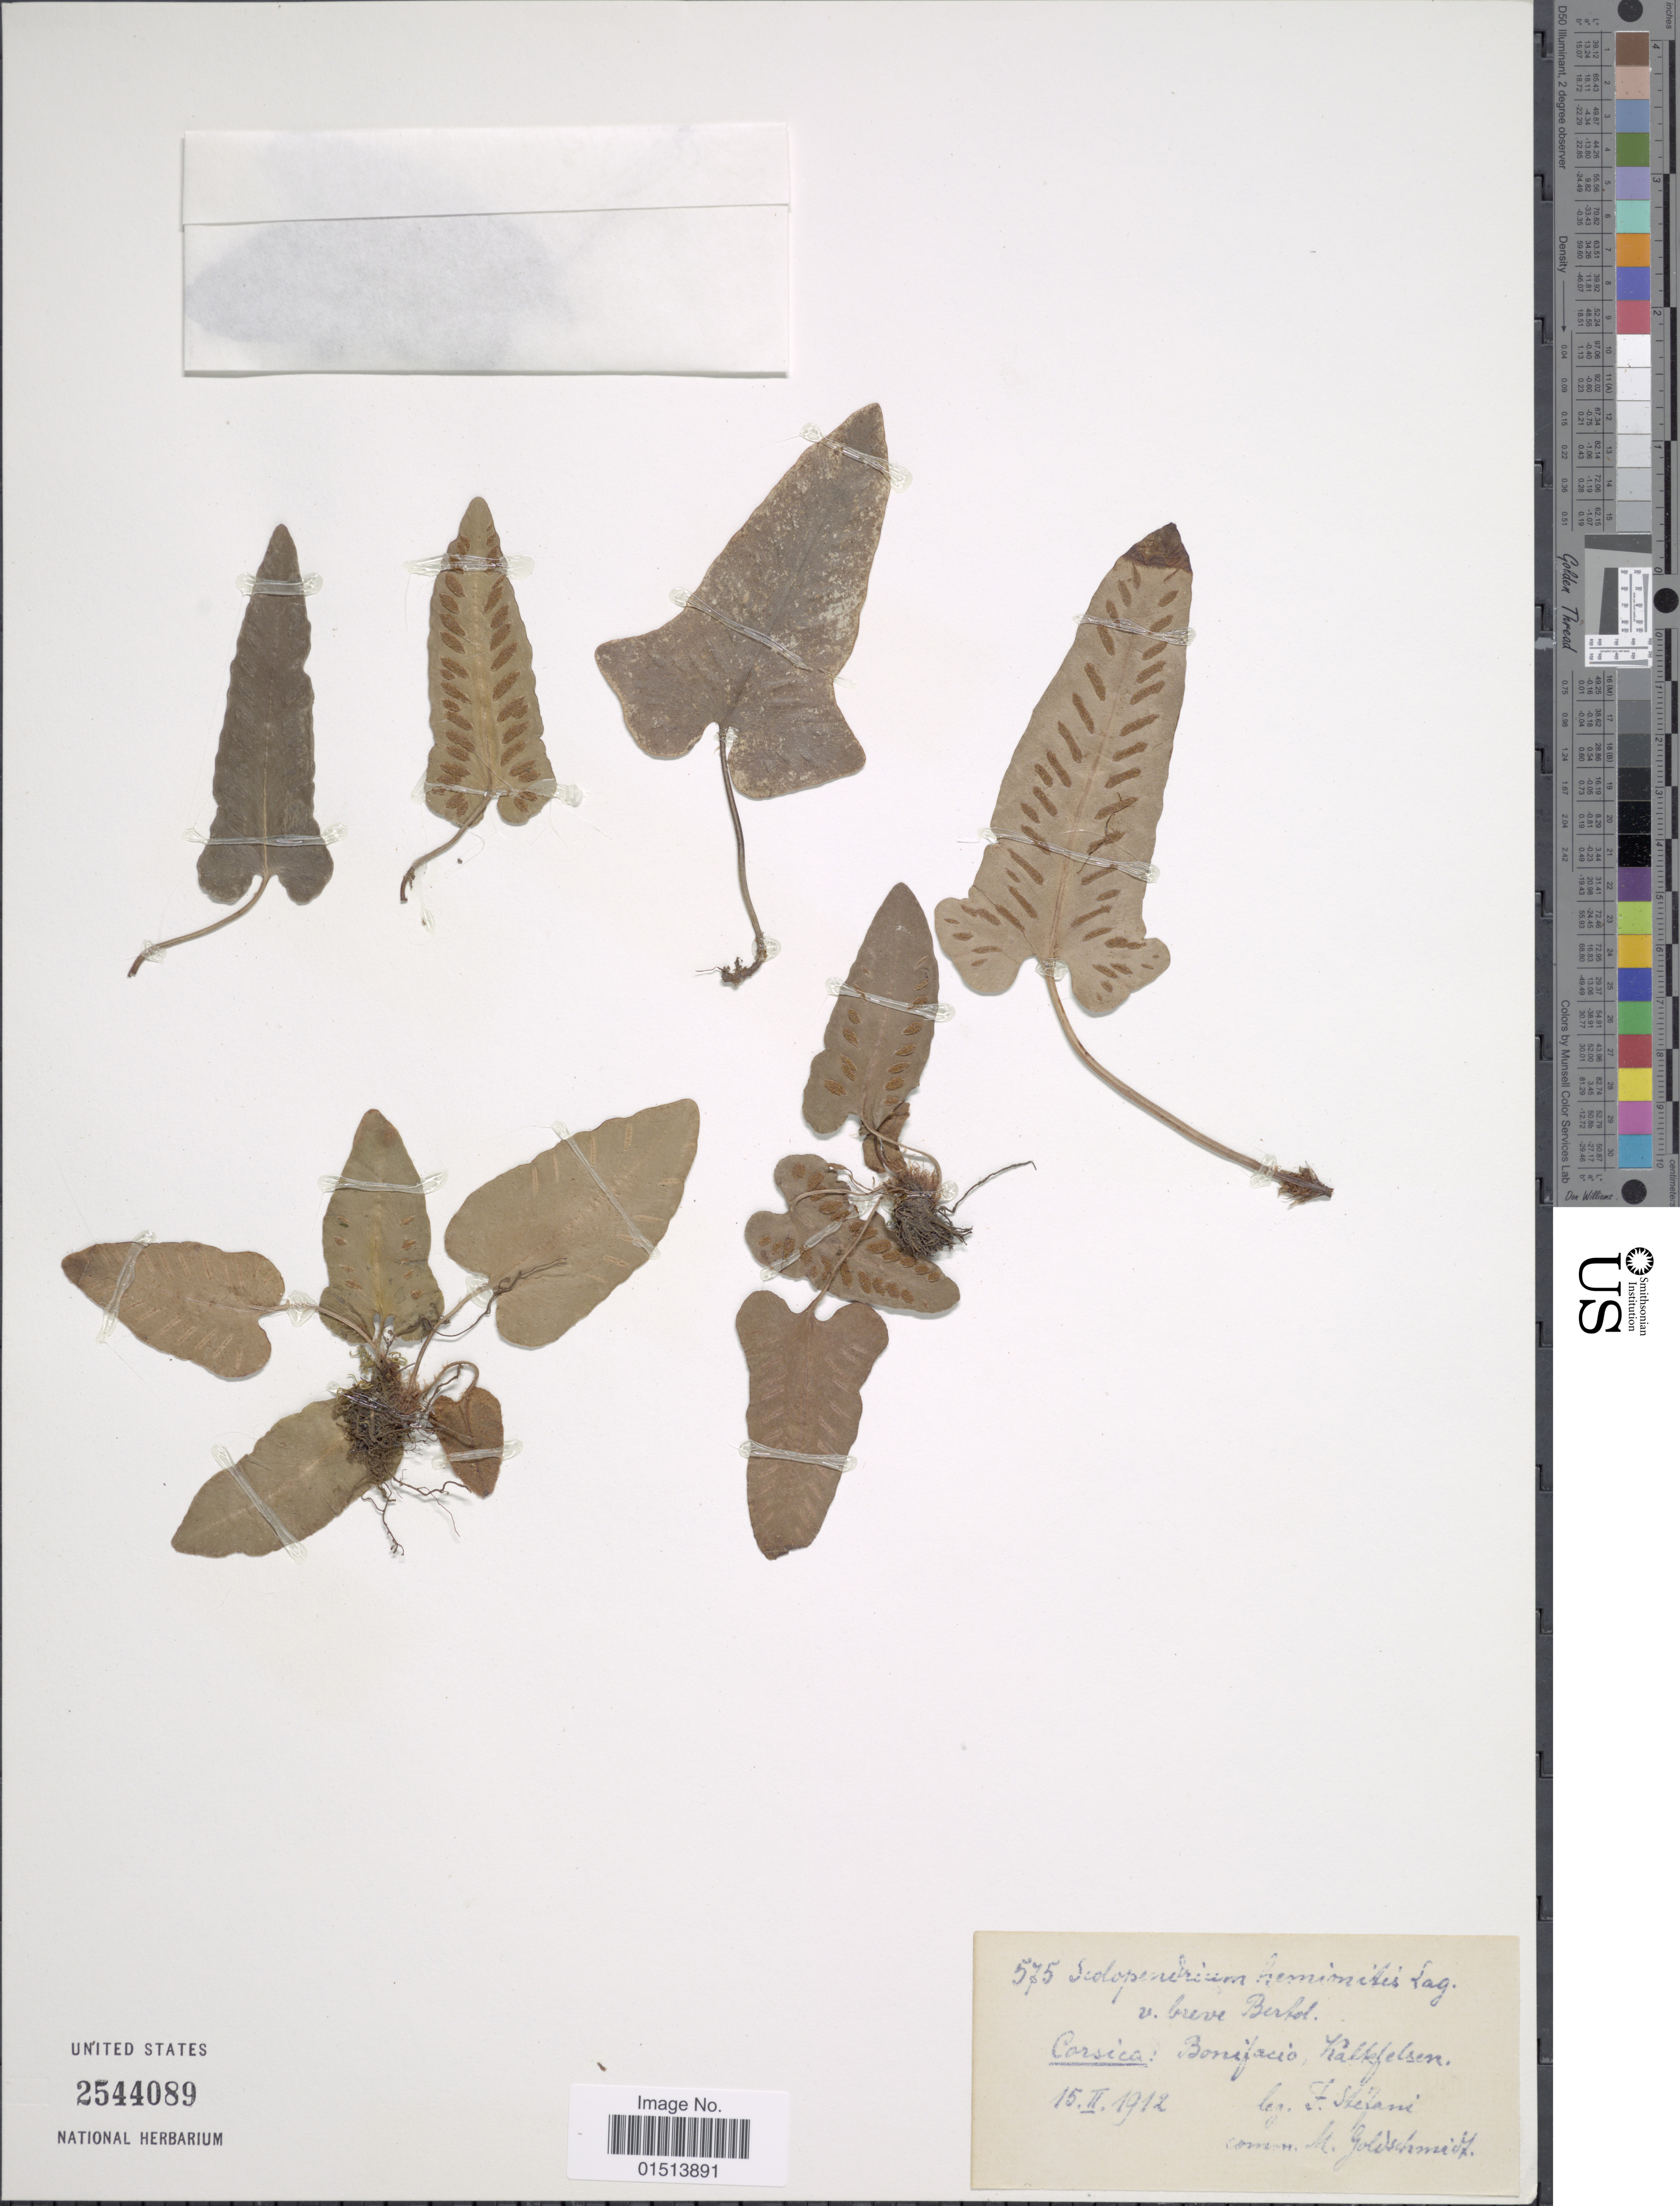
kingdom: Plantae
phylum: Tracheophyta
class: Polypodiopsida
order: Polypodiales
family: Aspleniaceae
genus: Asplenium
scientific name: Asplenium hemionitis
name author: L.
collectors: J. Stefani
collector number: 575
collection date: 1912-02-15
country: France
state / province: Corsica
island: Corse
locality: Corsica: Bonifacio, Kalkfelsen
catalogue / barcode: US 254489